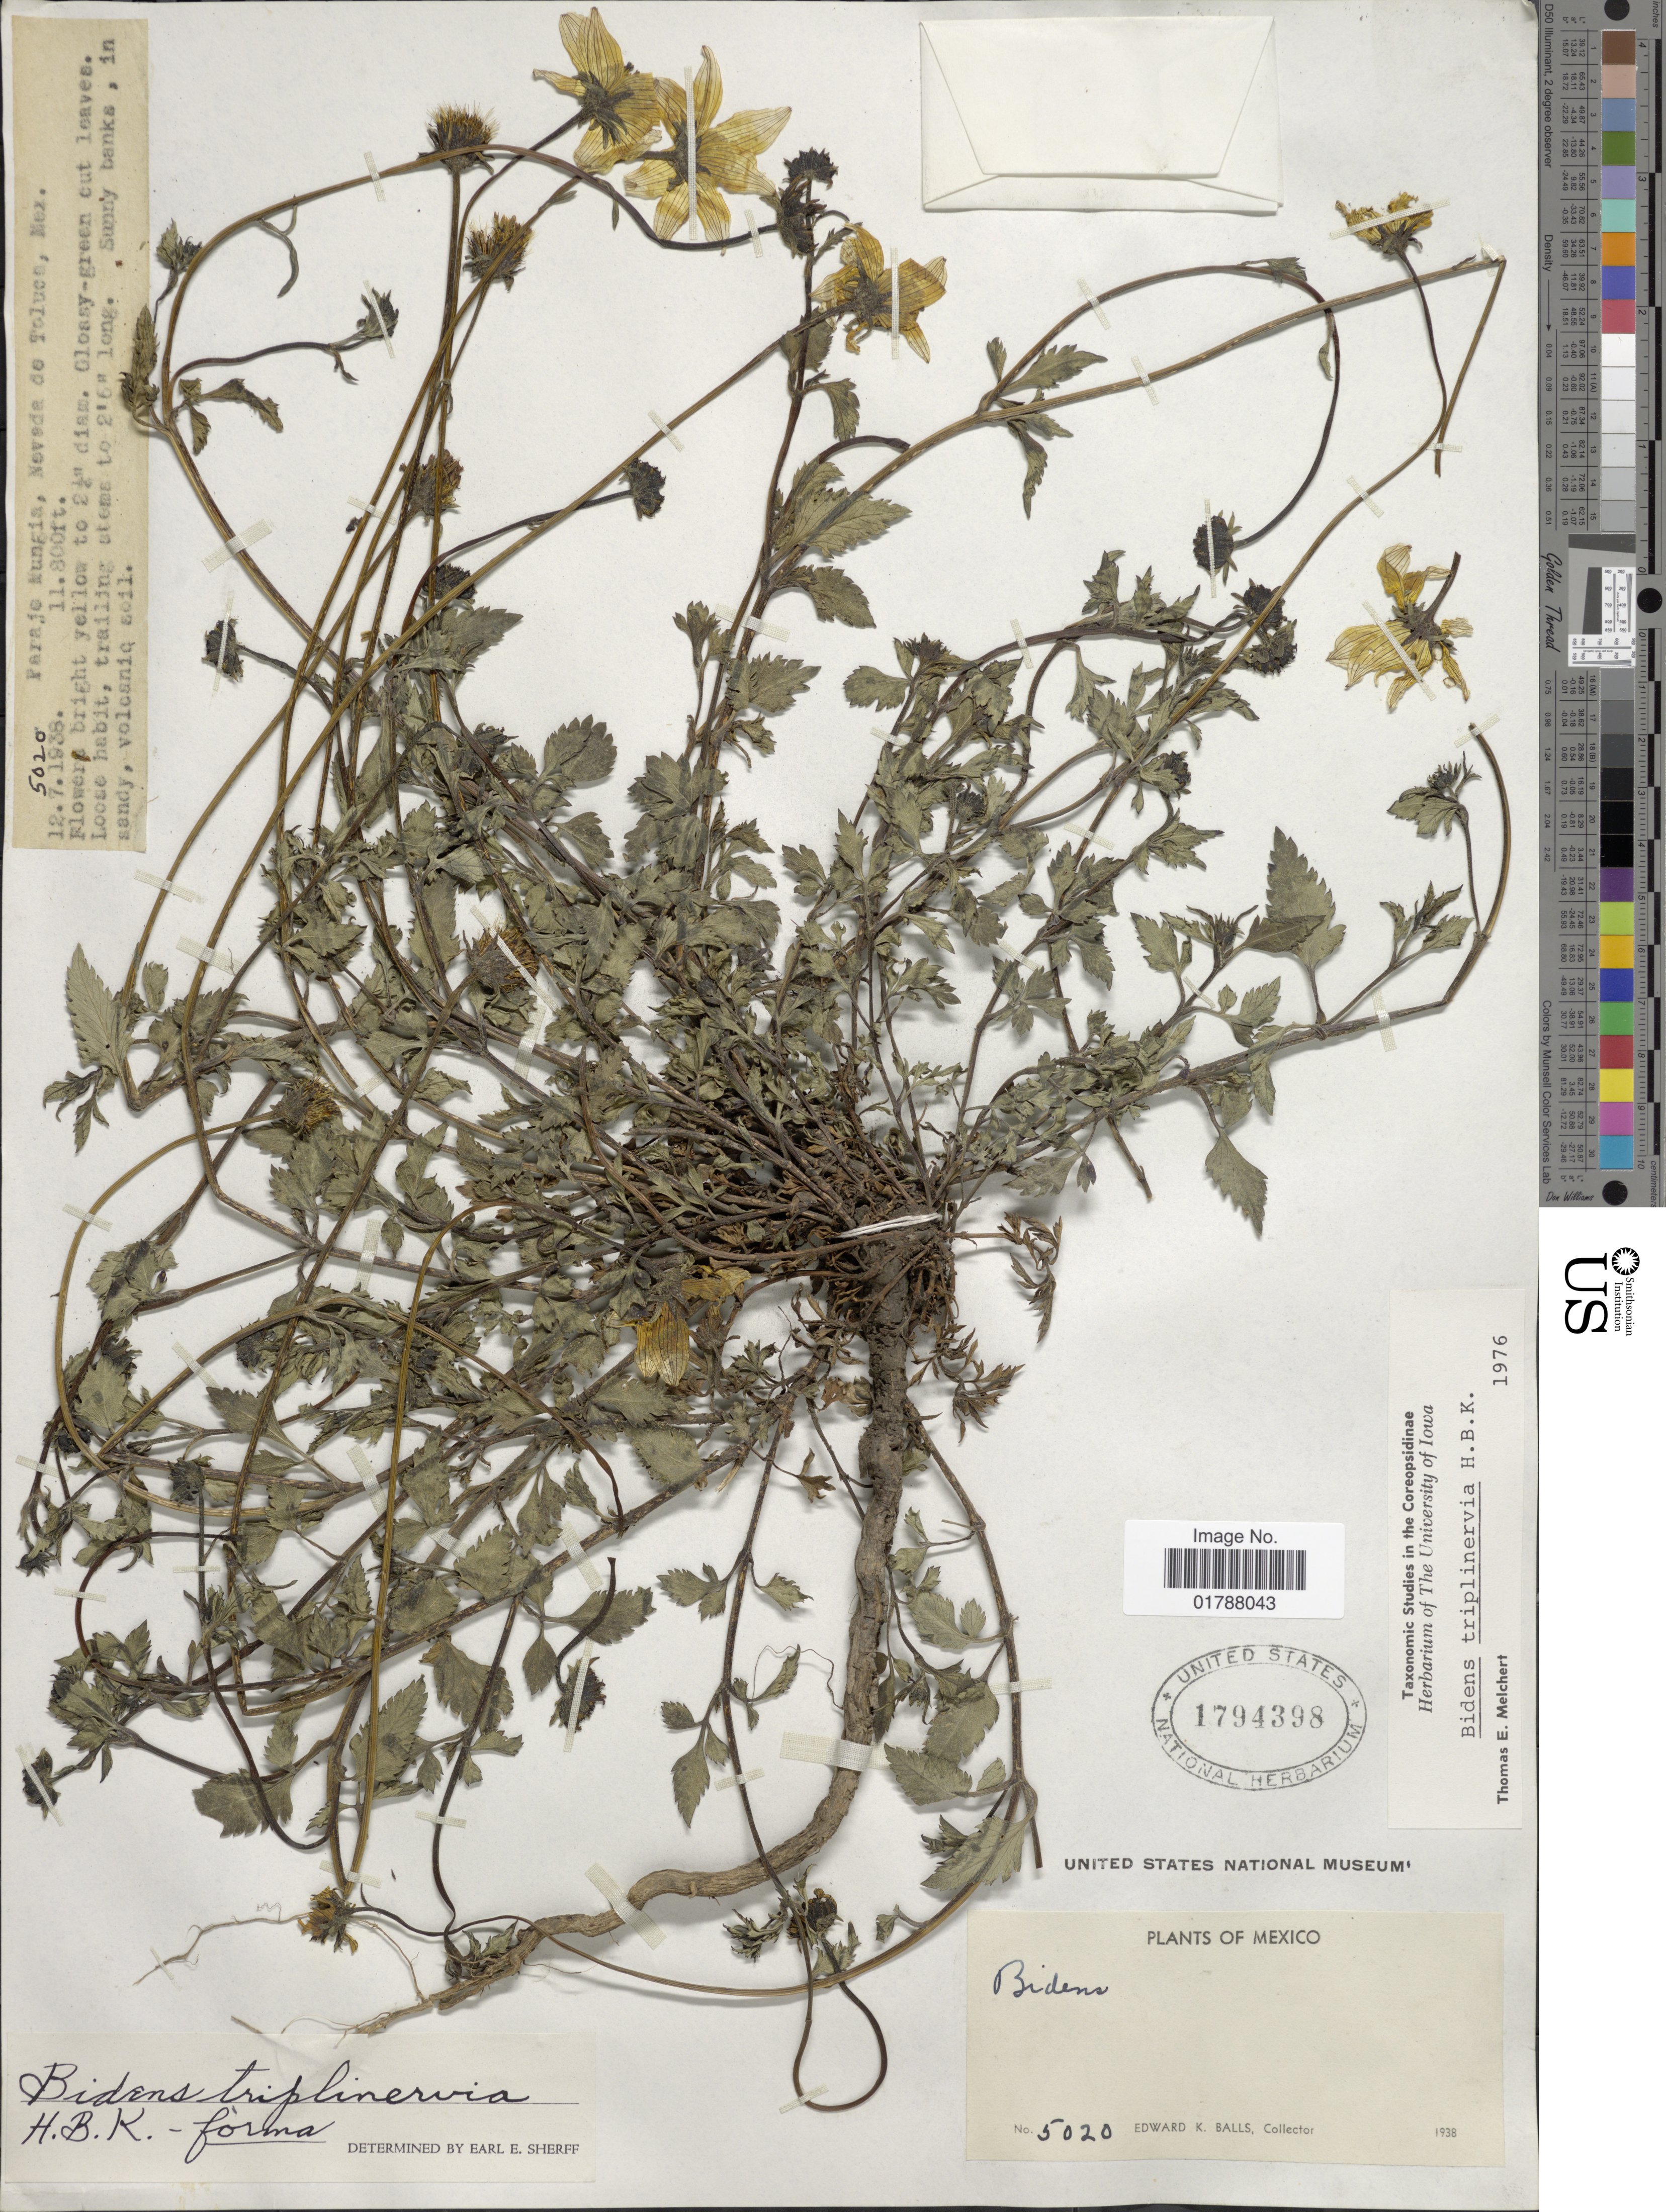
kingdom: Plantae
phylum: Tracheophyta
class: Magnoliopsida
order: Asterales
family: Asteraceae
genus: Bidens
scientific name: Bidens triplinervia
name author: Kunth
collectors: E. K. Balls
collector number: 5020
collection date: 1938-07-12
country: Mexico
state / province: México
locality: Paraje Mungia, Nevada de Toluca, Mex.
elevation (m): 3597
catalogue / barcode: US 1794398